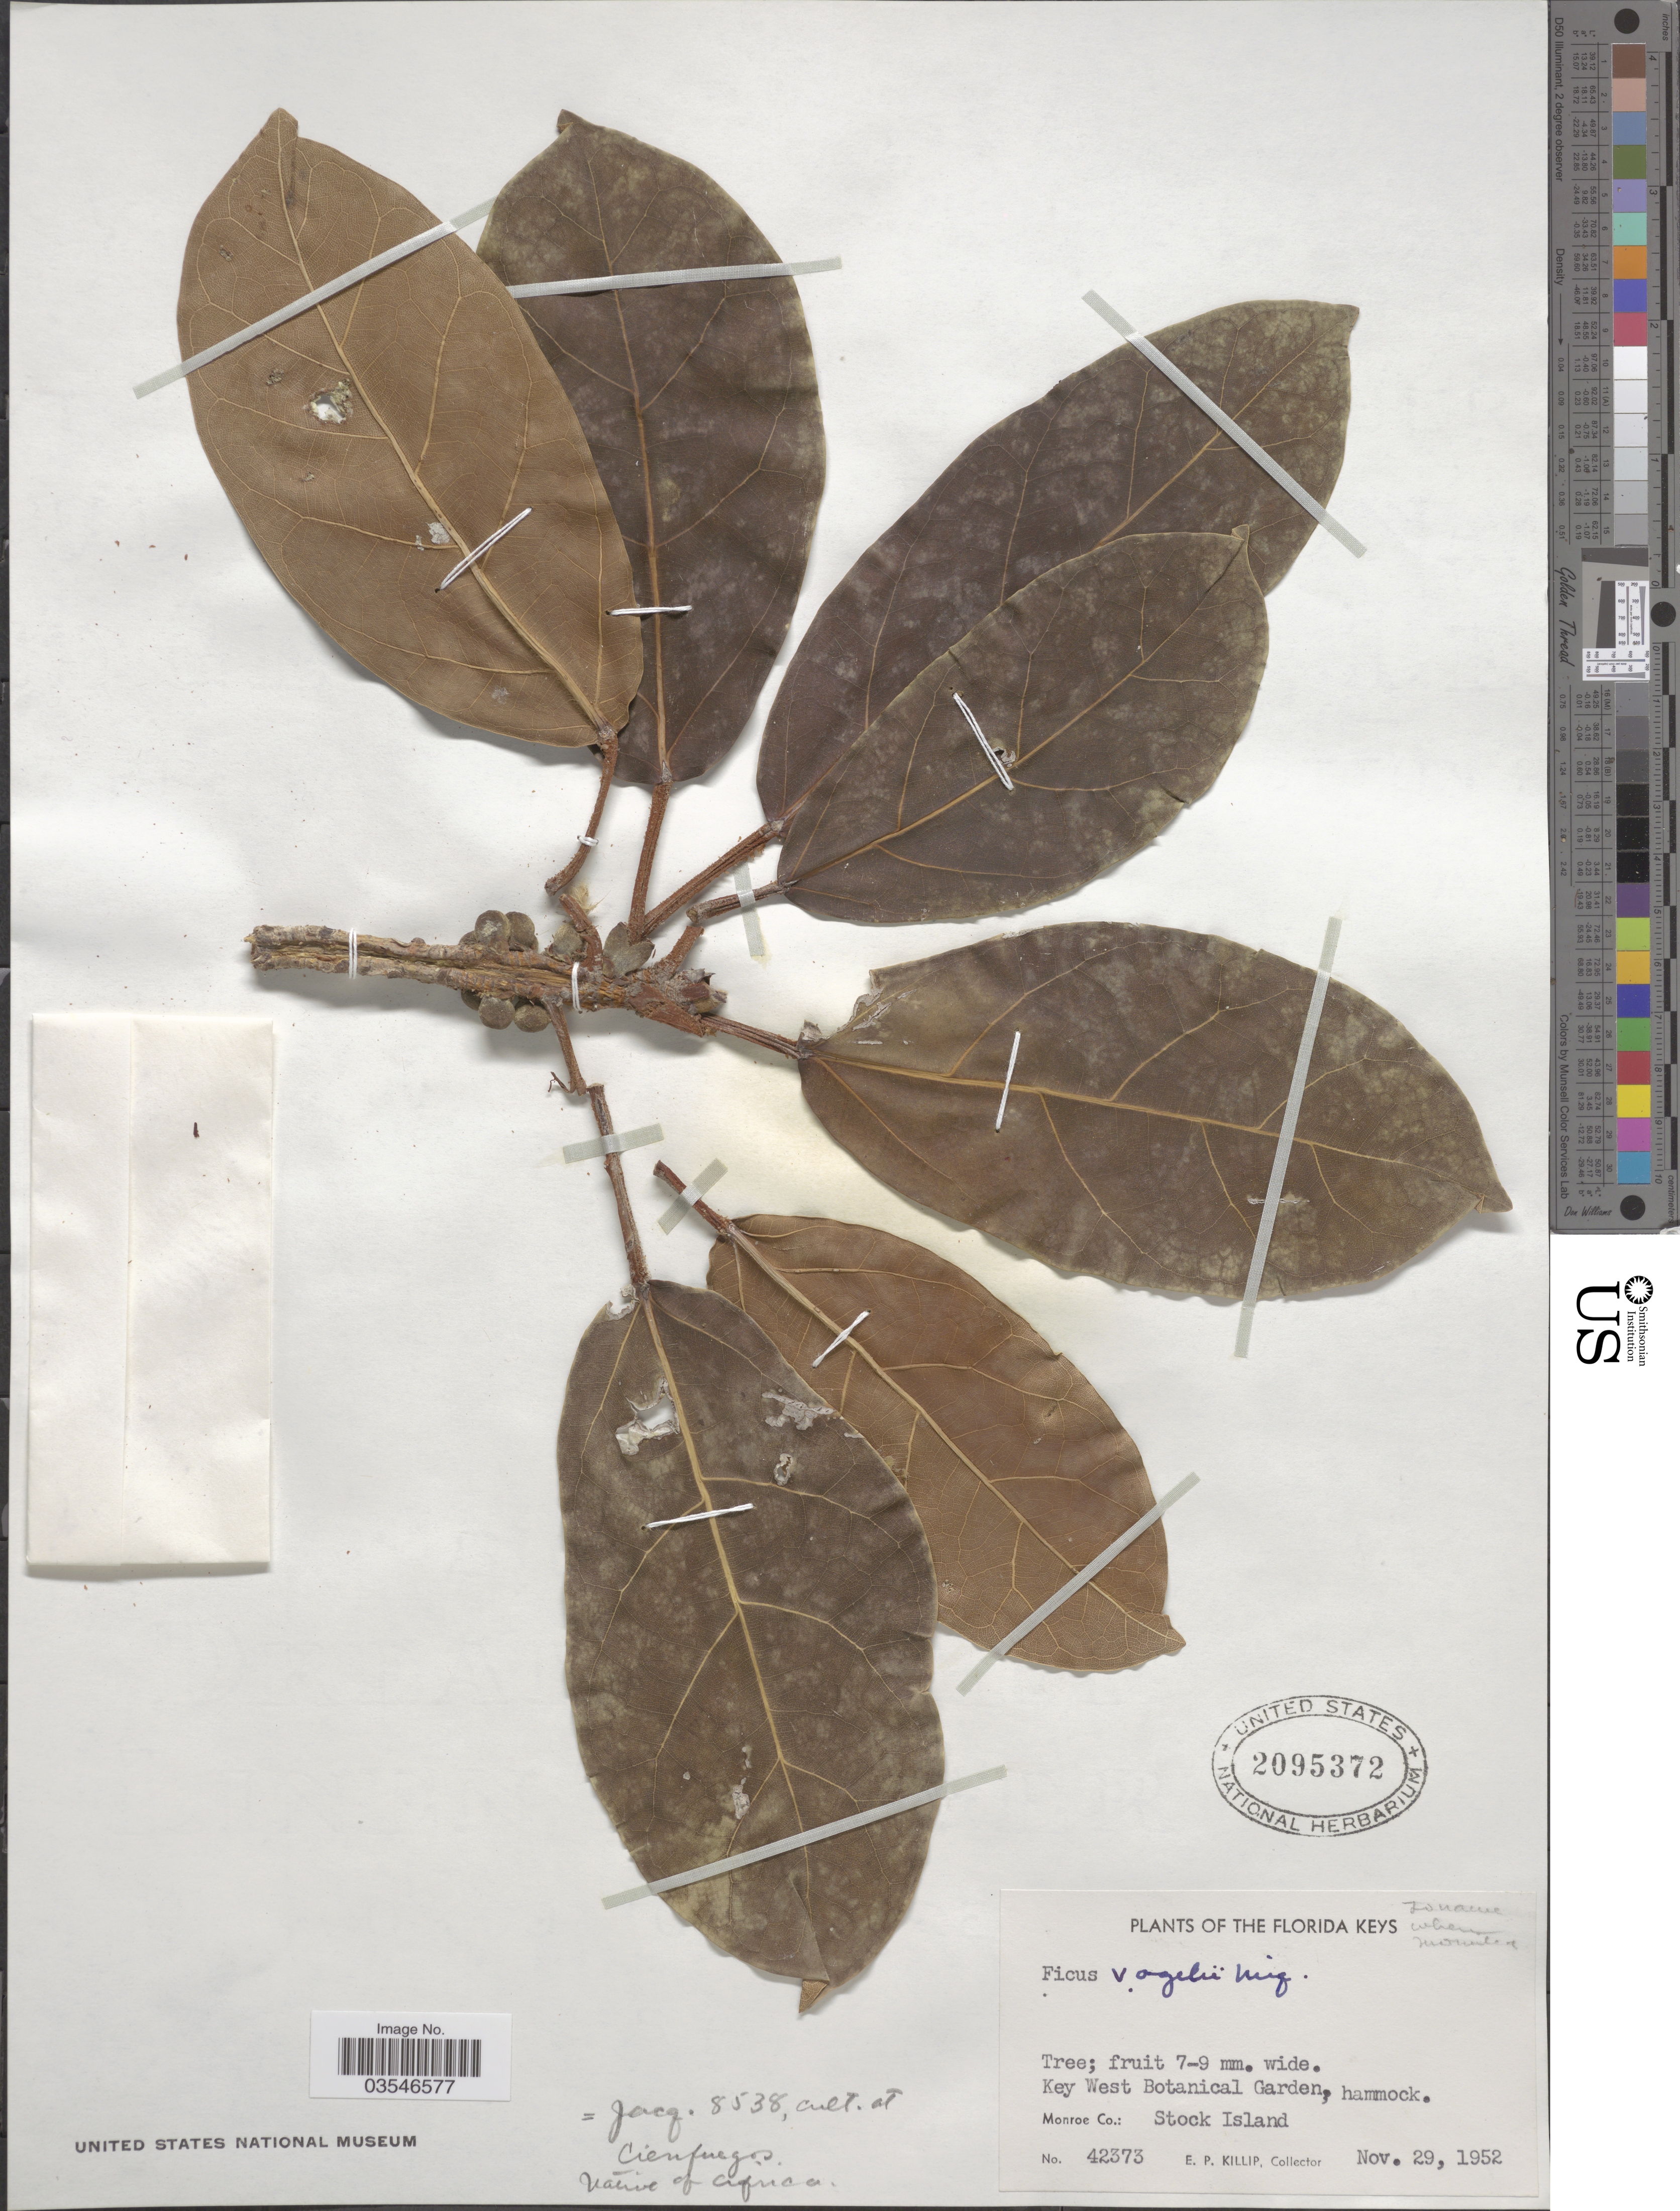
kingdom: Plantae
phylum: Tracheophyta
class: Magnoliopsida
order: Rosales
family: Moraceae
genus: Ficus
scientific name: Ficus vogelii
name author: (Miq.) Miq.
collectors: E. P. Killip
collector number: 42373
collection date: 1952-11-29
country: United States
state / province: Florida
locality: The Florida Keys. Key West Botanical Garden, hammock. Monroe Co.: Stock Island.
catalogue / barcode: US 2095372